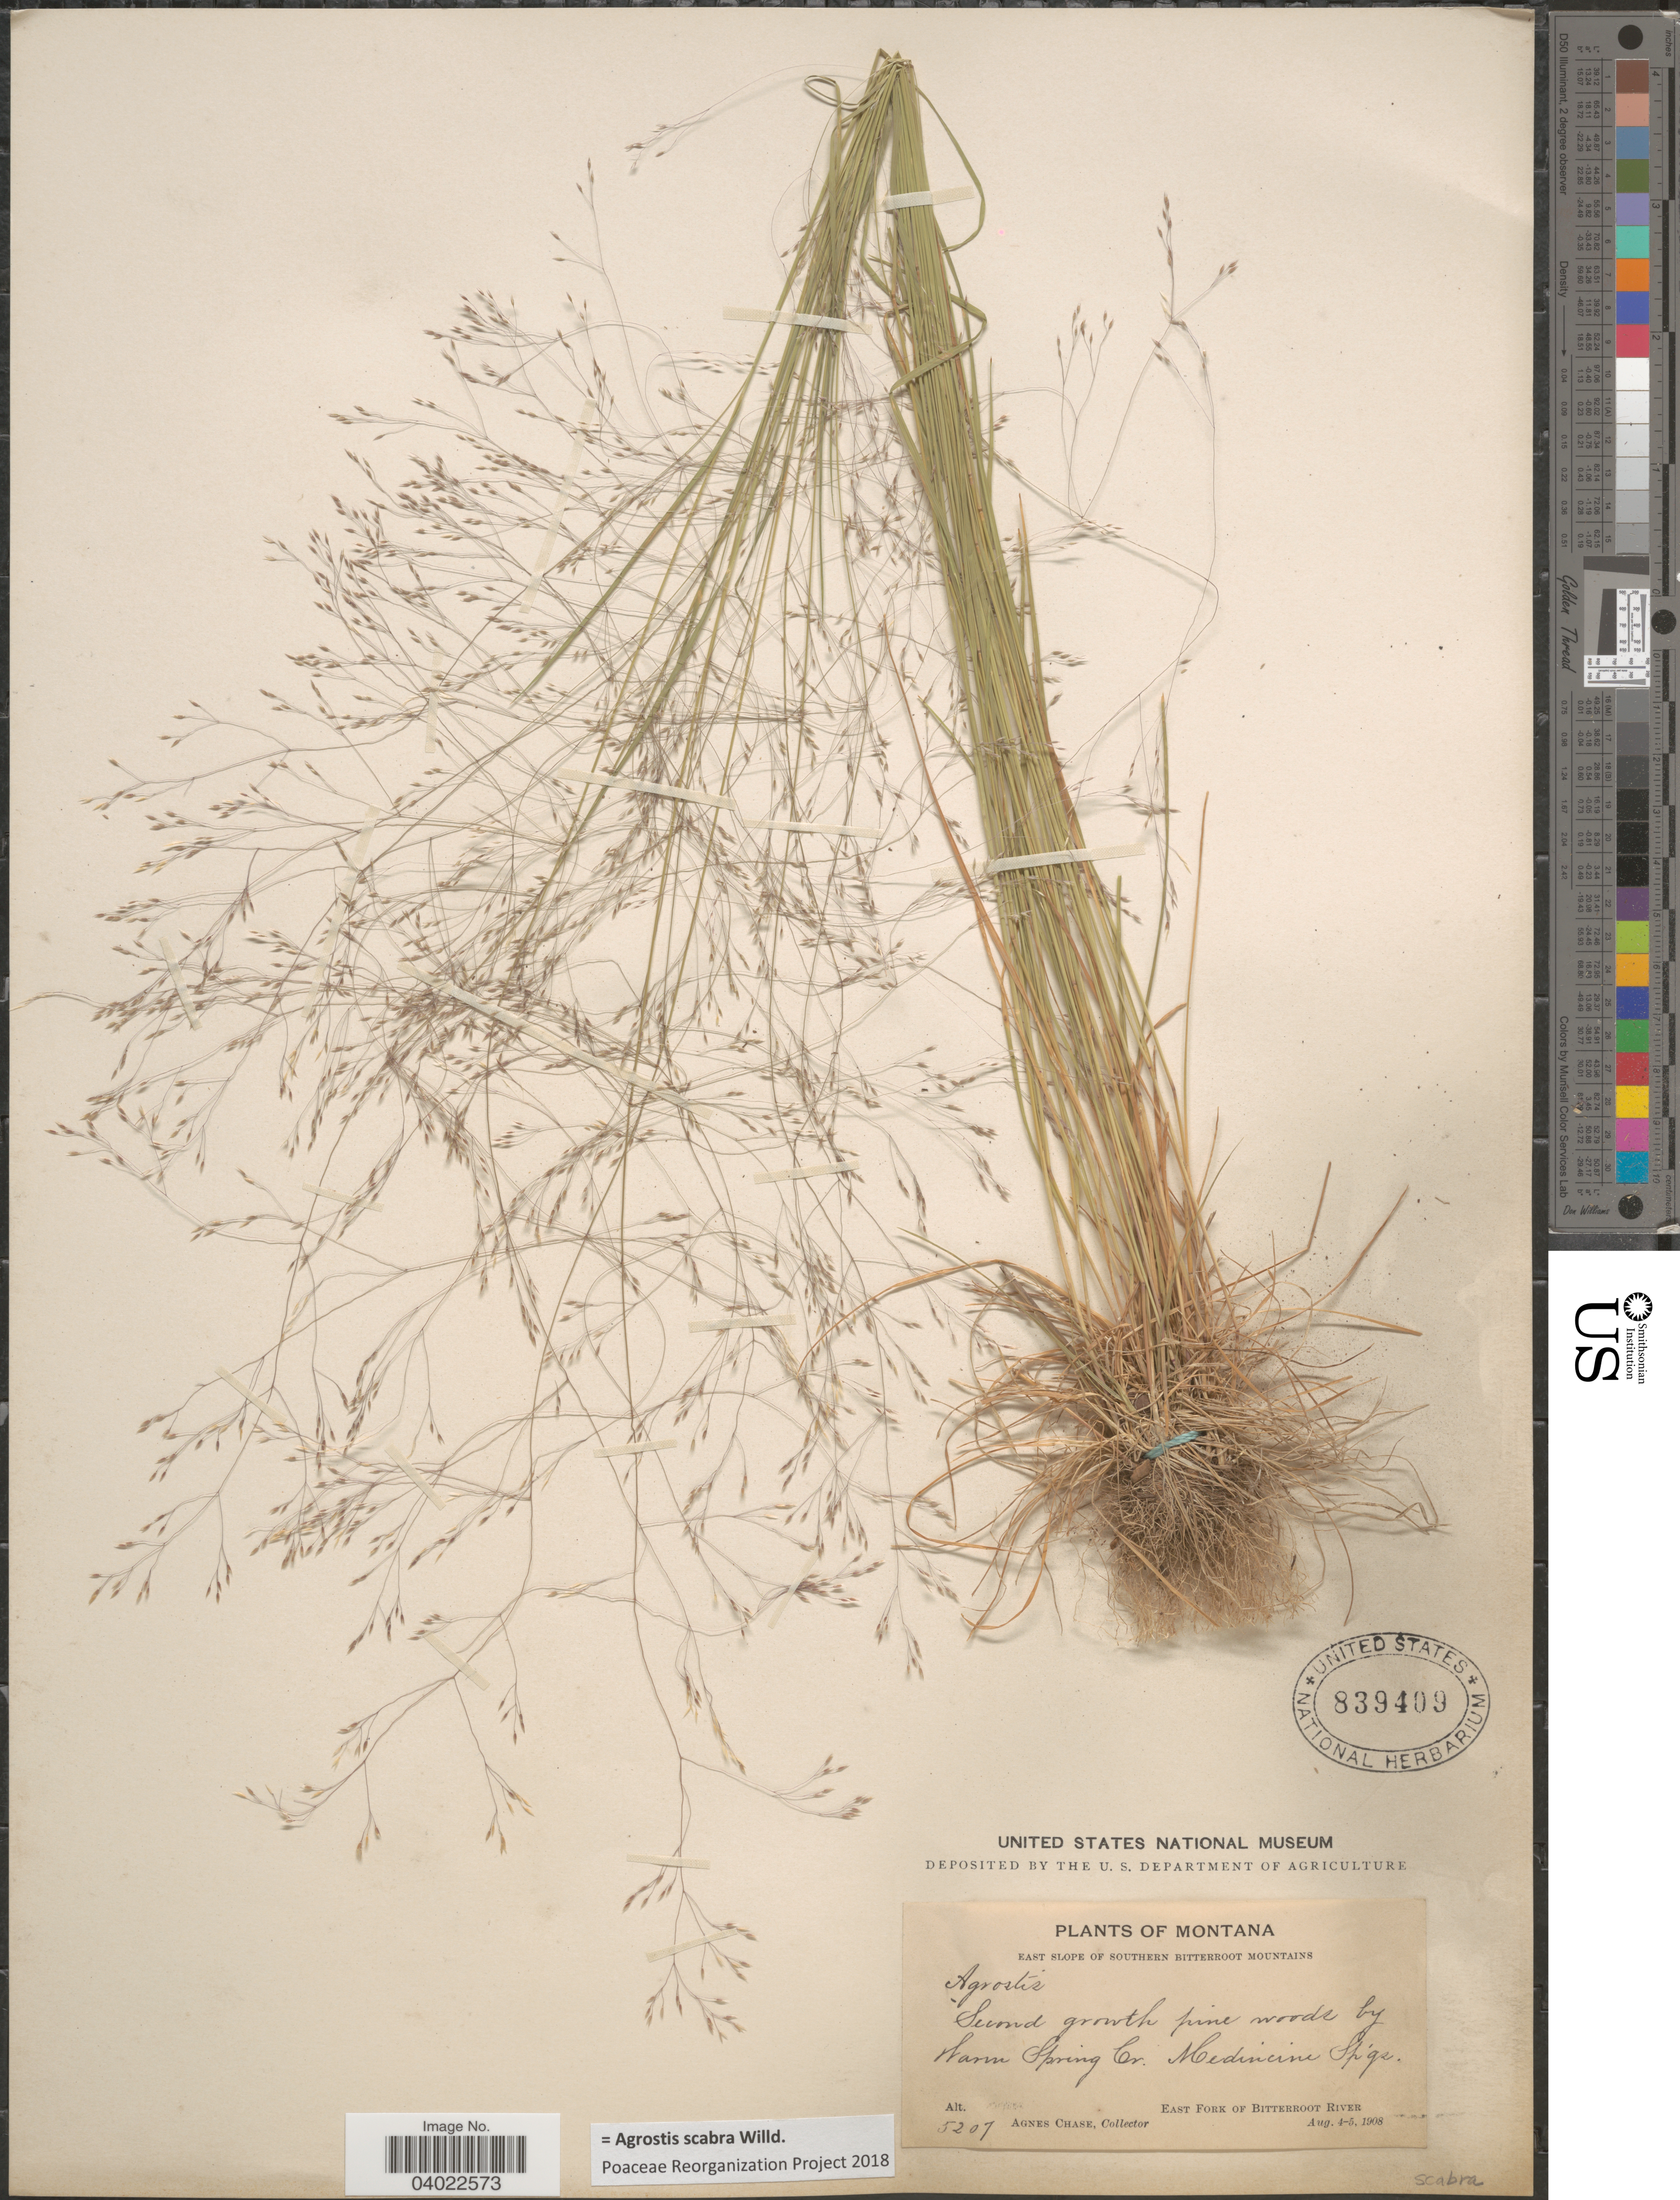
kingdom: Plantae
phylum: Tracheophyta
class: Liliopsida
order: Poales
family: Poaceae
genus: Agrostis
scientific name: Agrostis scabra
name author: Willd.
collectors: A. Chase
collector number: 5207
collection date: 1908-08-04/1908-08-05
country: United States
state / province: Montana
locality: East slope of southern Bitterroot Mountains. Second growth pine woods by Warm Spring Cr. Medicine Sp'gs. East Fork of Bitterroot River.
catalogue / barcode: US 839409